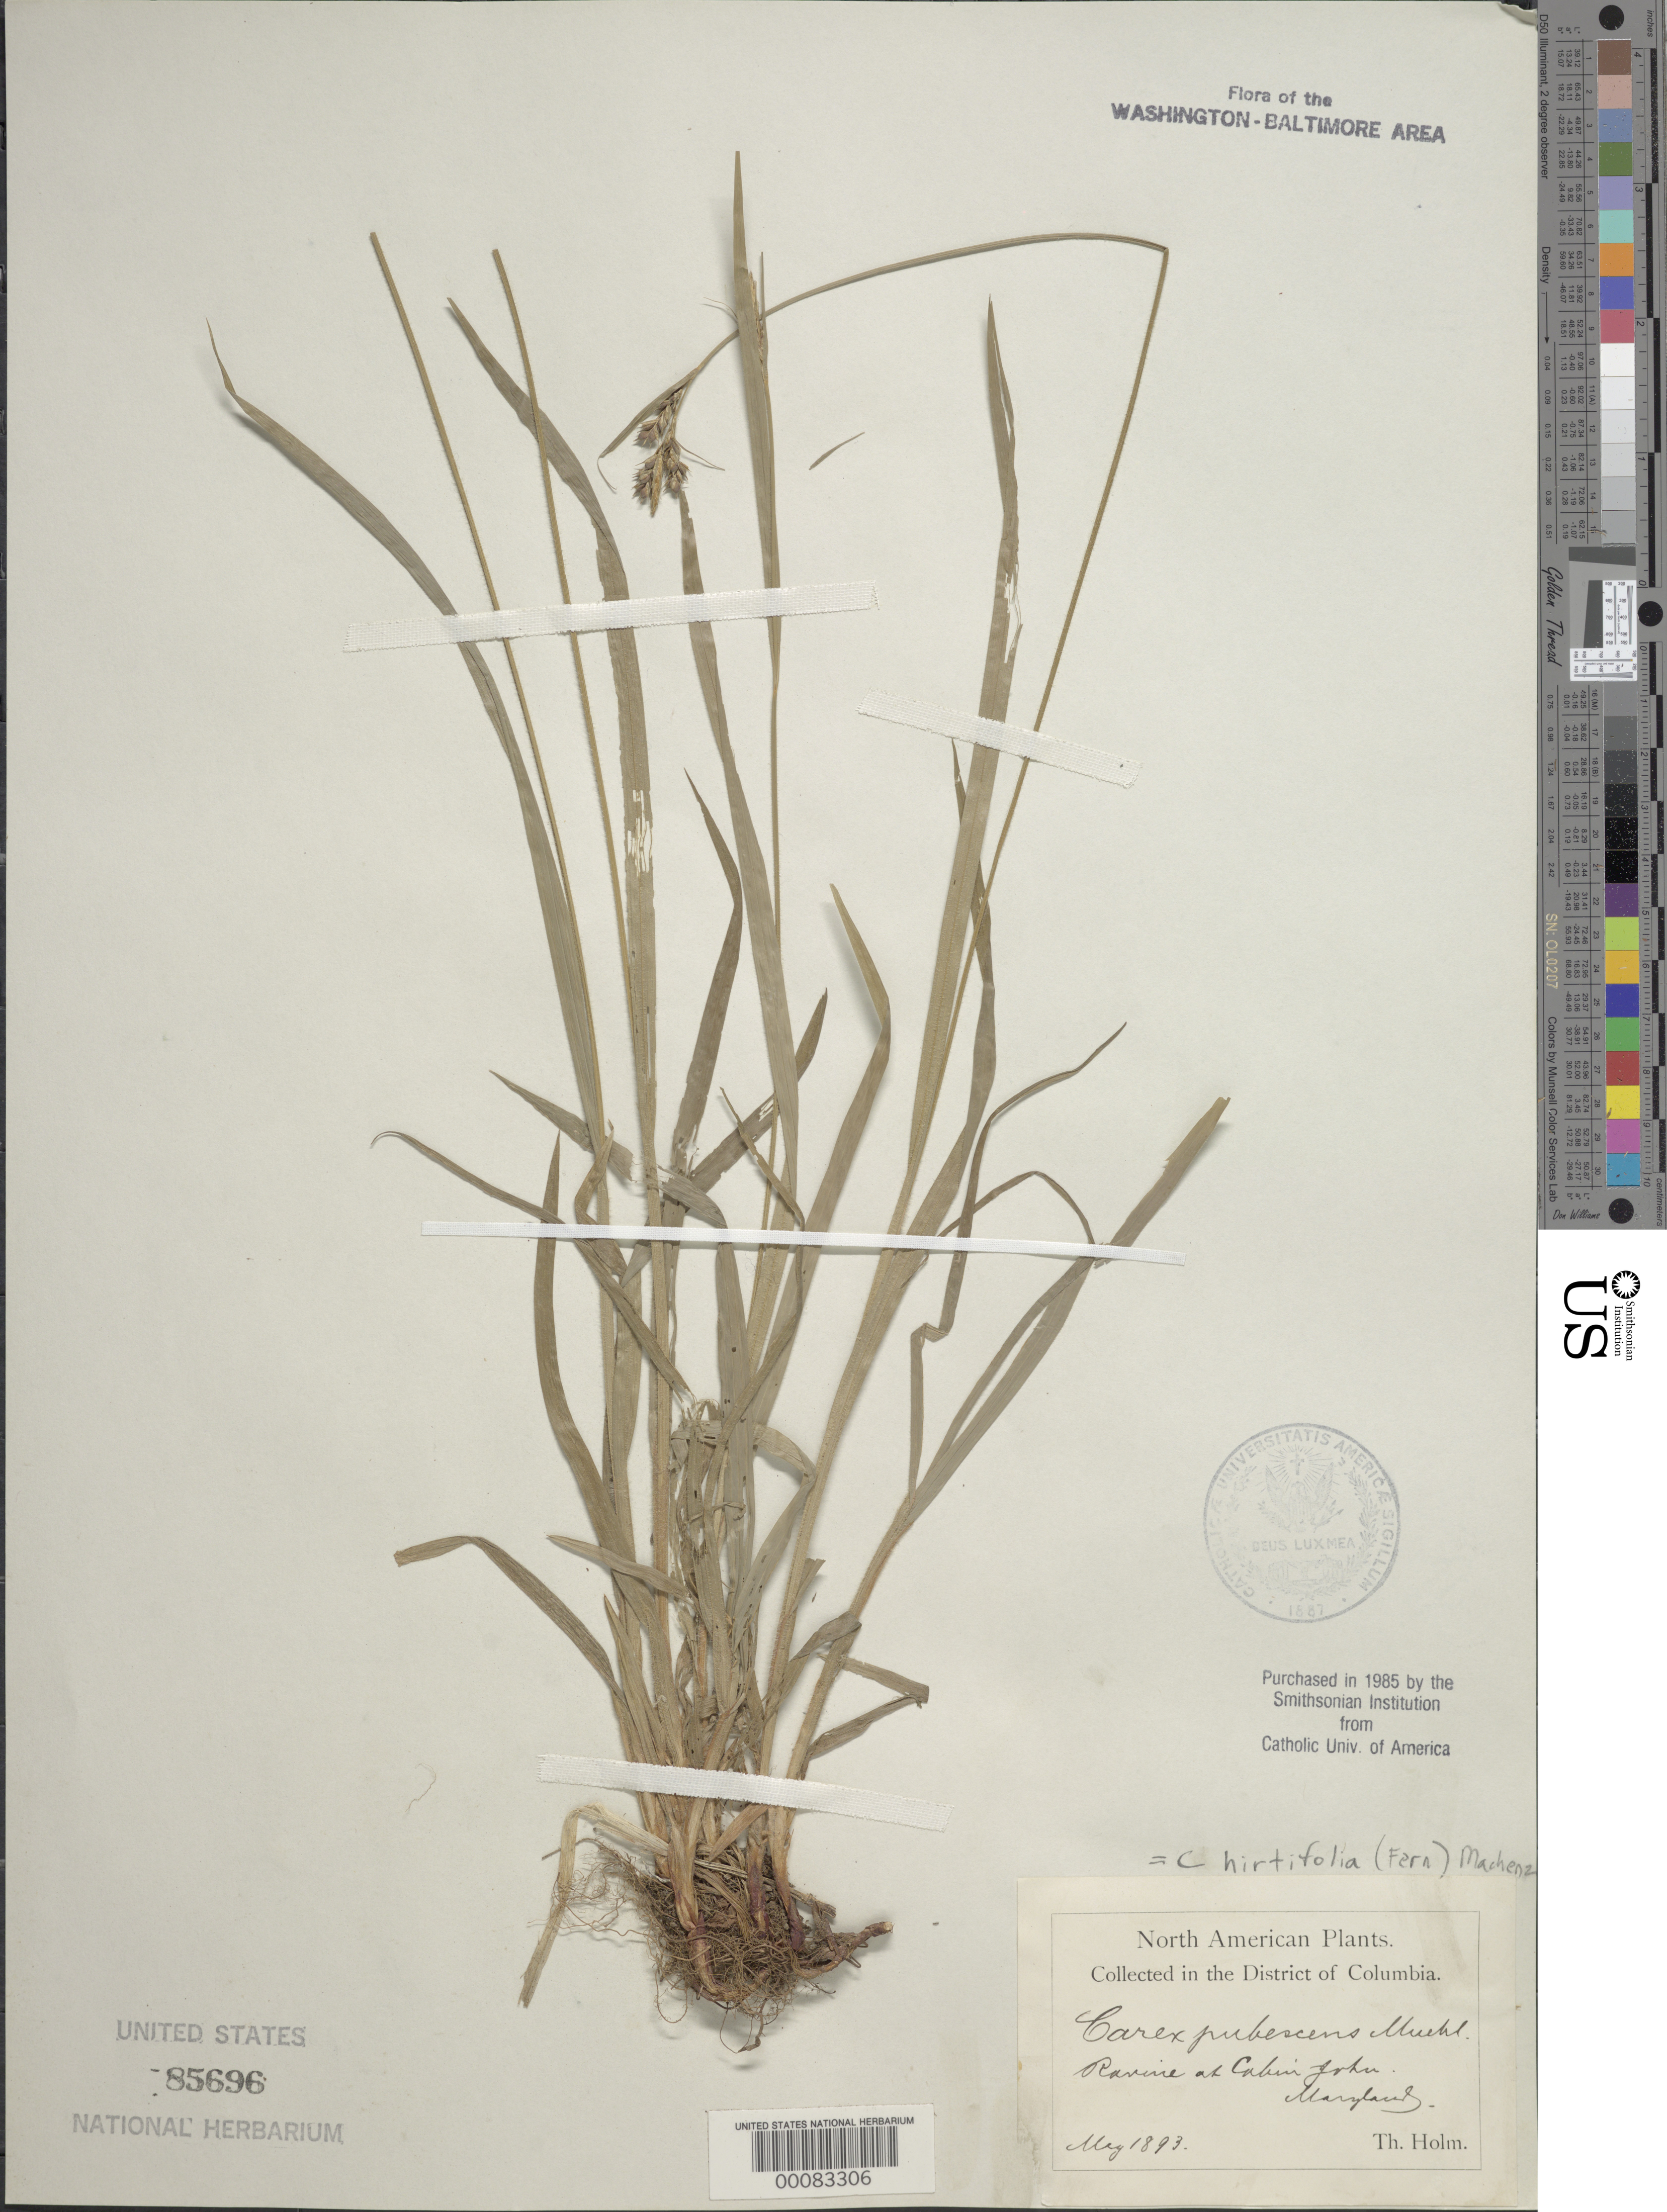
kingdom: Plantae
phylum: Tracheophyta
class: Liliopsida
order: Poales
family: Cyperaceae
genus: Carex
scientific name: Carex hirtifolia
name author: Mack.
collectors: T. Holm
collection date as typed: May 1893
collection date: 1893-05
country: United States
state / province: Maryland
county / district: Montgomery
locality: Cabin John C. & O. Canal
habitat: Ravine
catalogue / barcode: US 85696